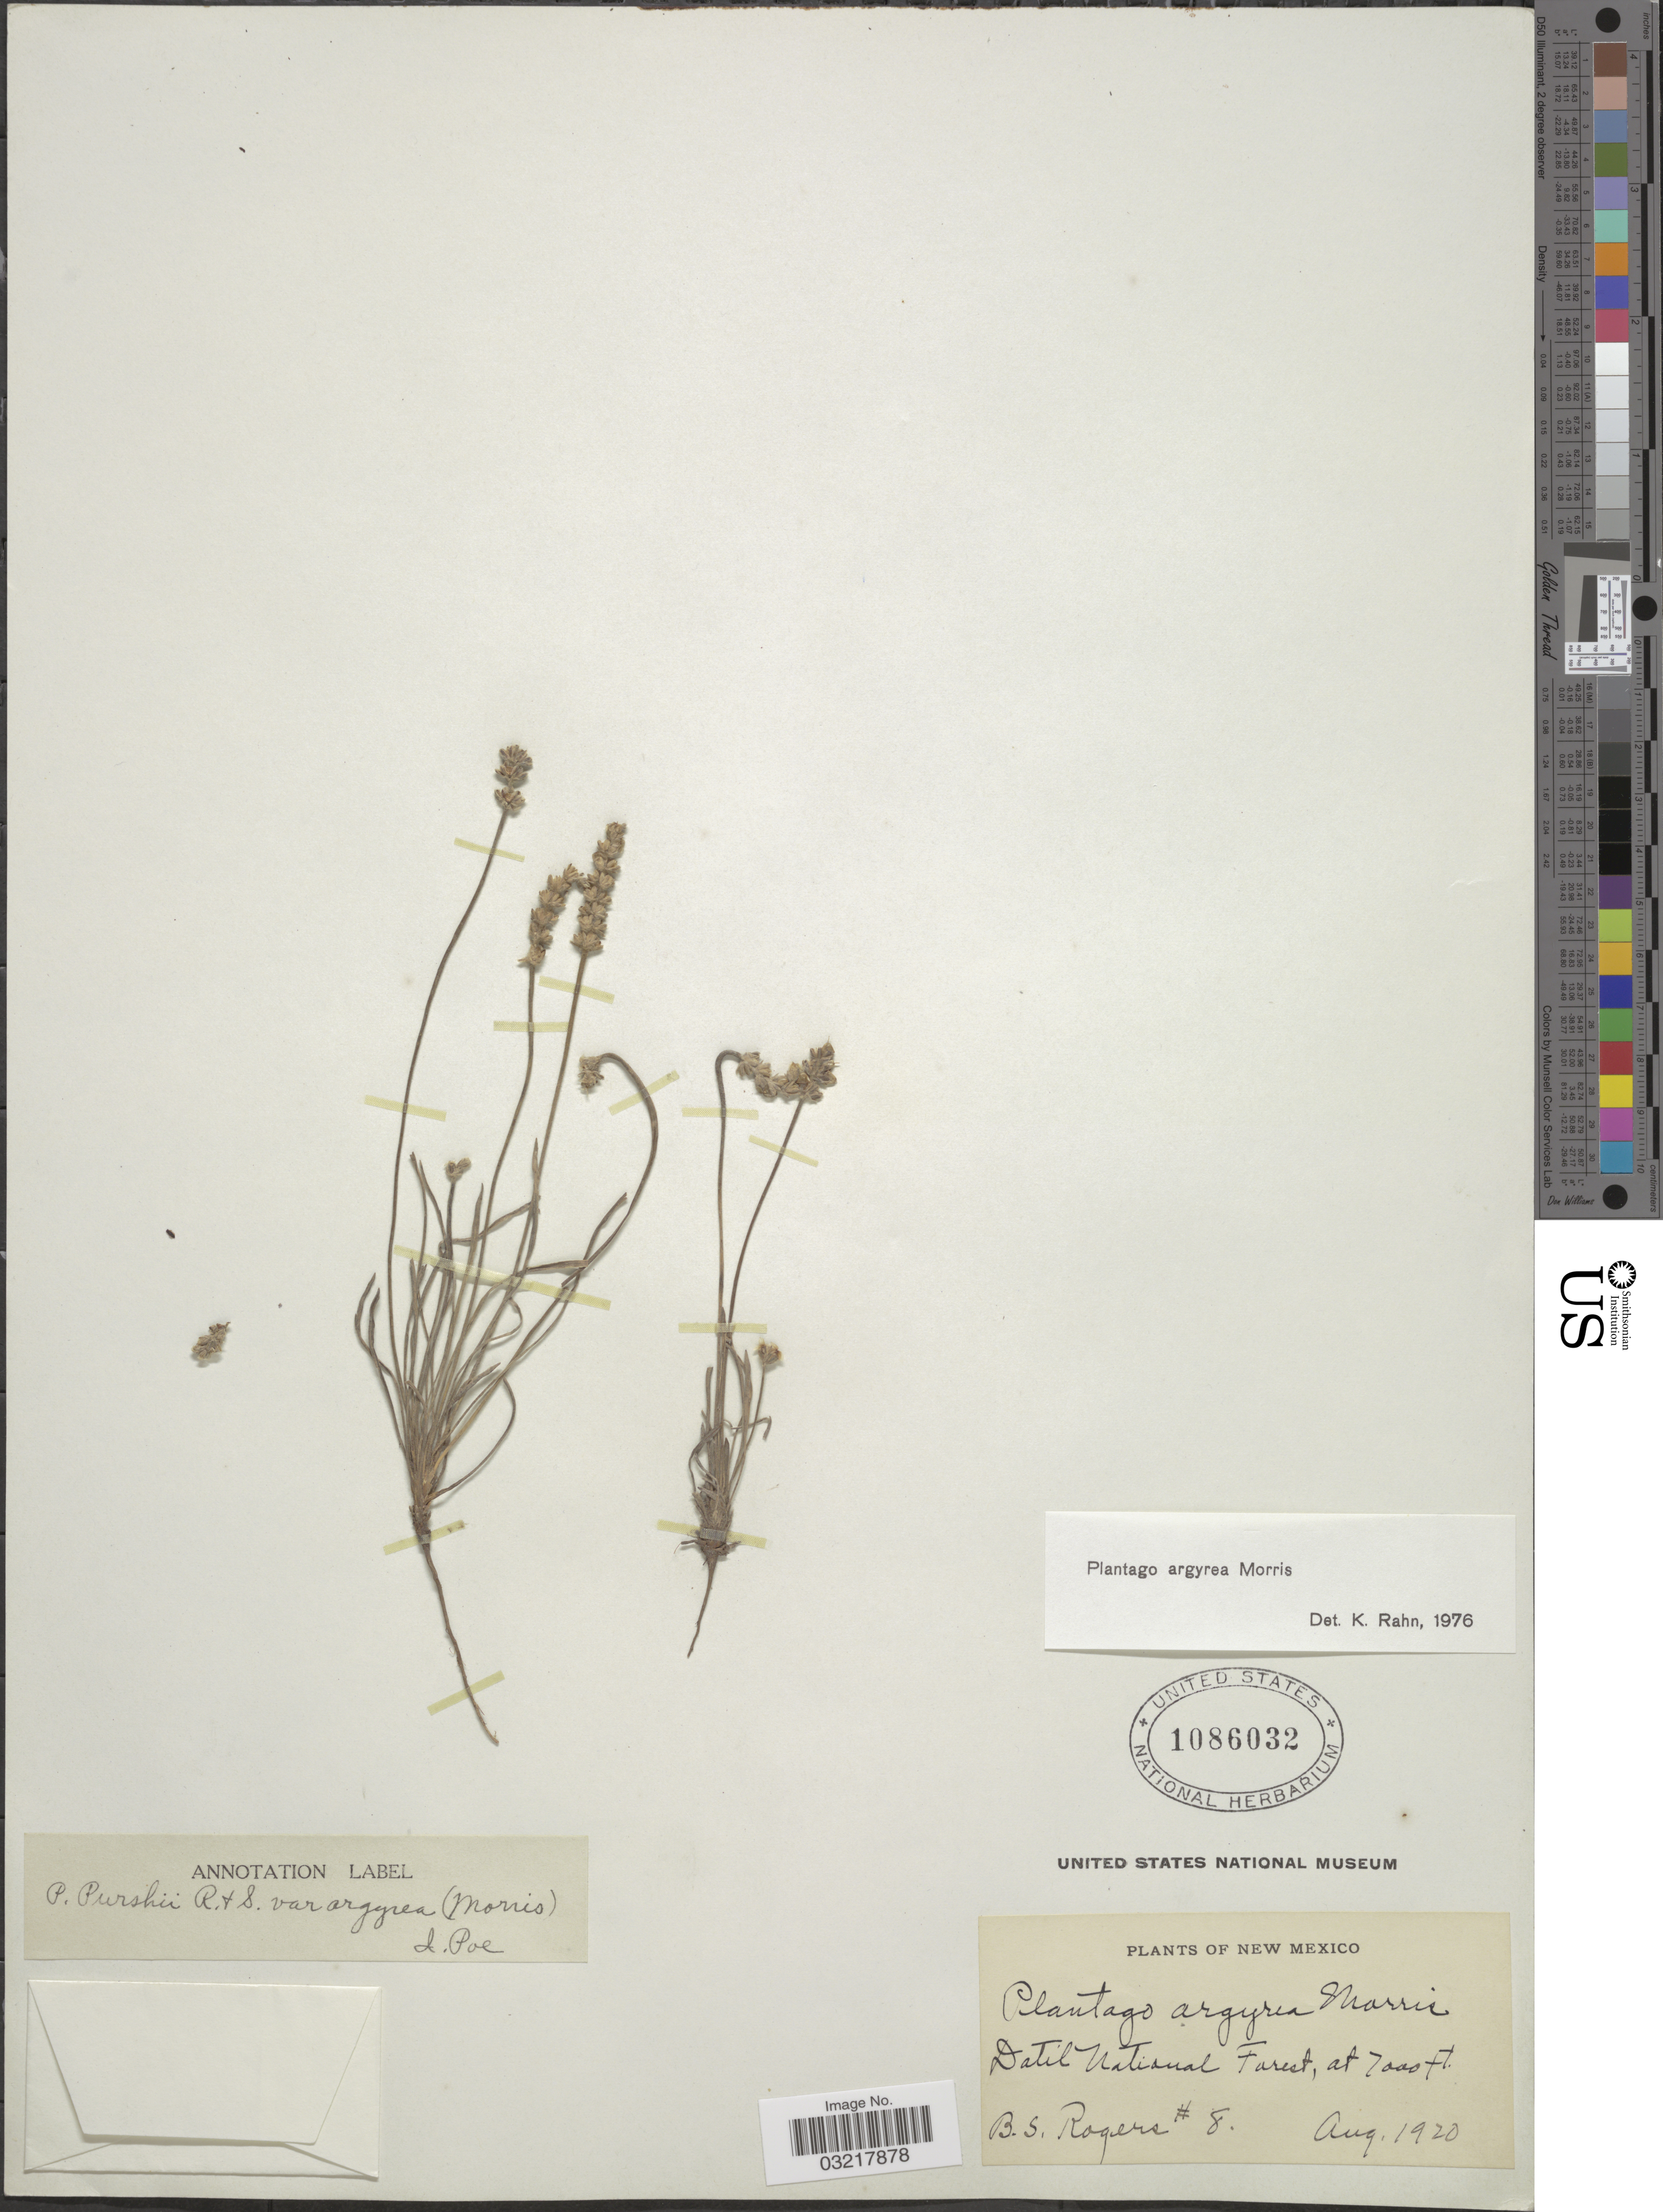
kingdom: Plantae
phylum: Tracheophyta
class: Magnoliopsida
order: Lamiales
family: Plantaginaceae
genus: Plantago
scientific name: Plantago argyrea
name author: E. Morris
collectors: B. Rogers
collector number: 8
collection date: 1920-08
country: United States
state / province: New Mexico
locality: Datil National Forest.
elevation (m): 2134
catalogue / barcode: US 1086032